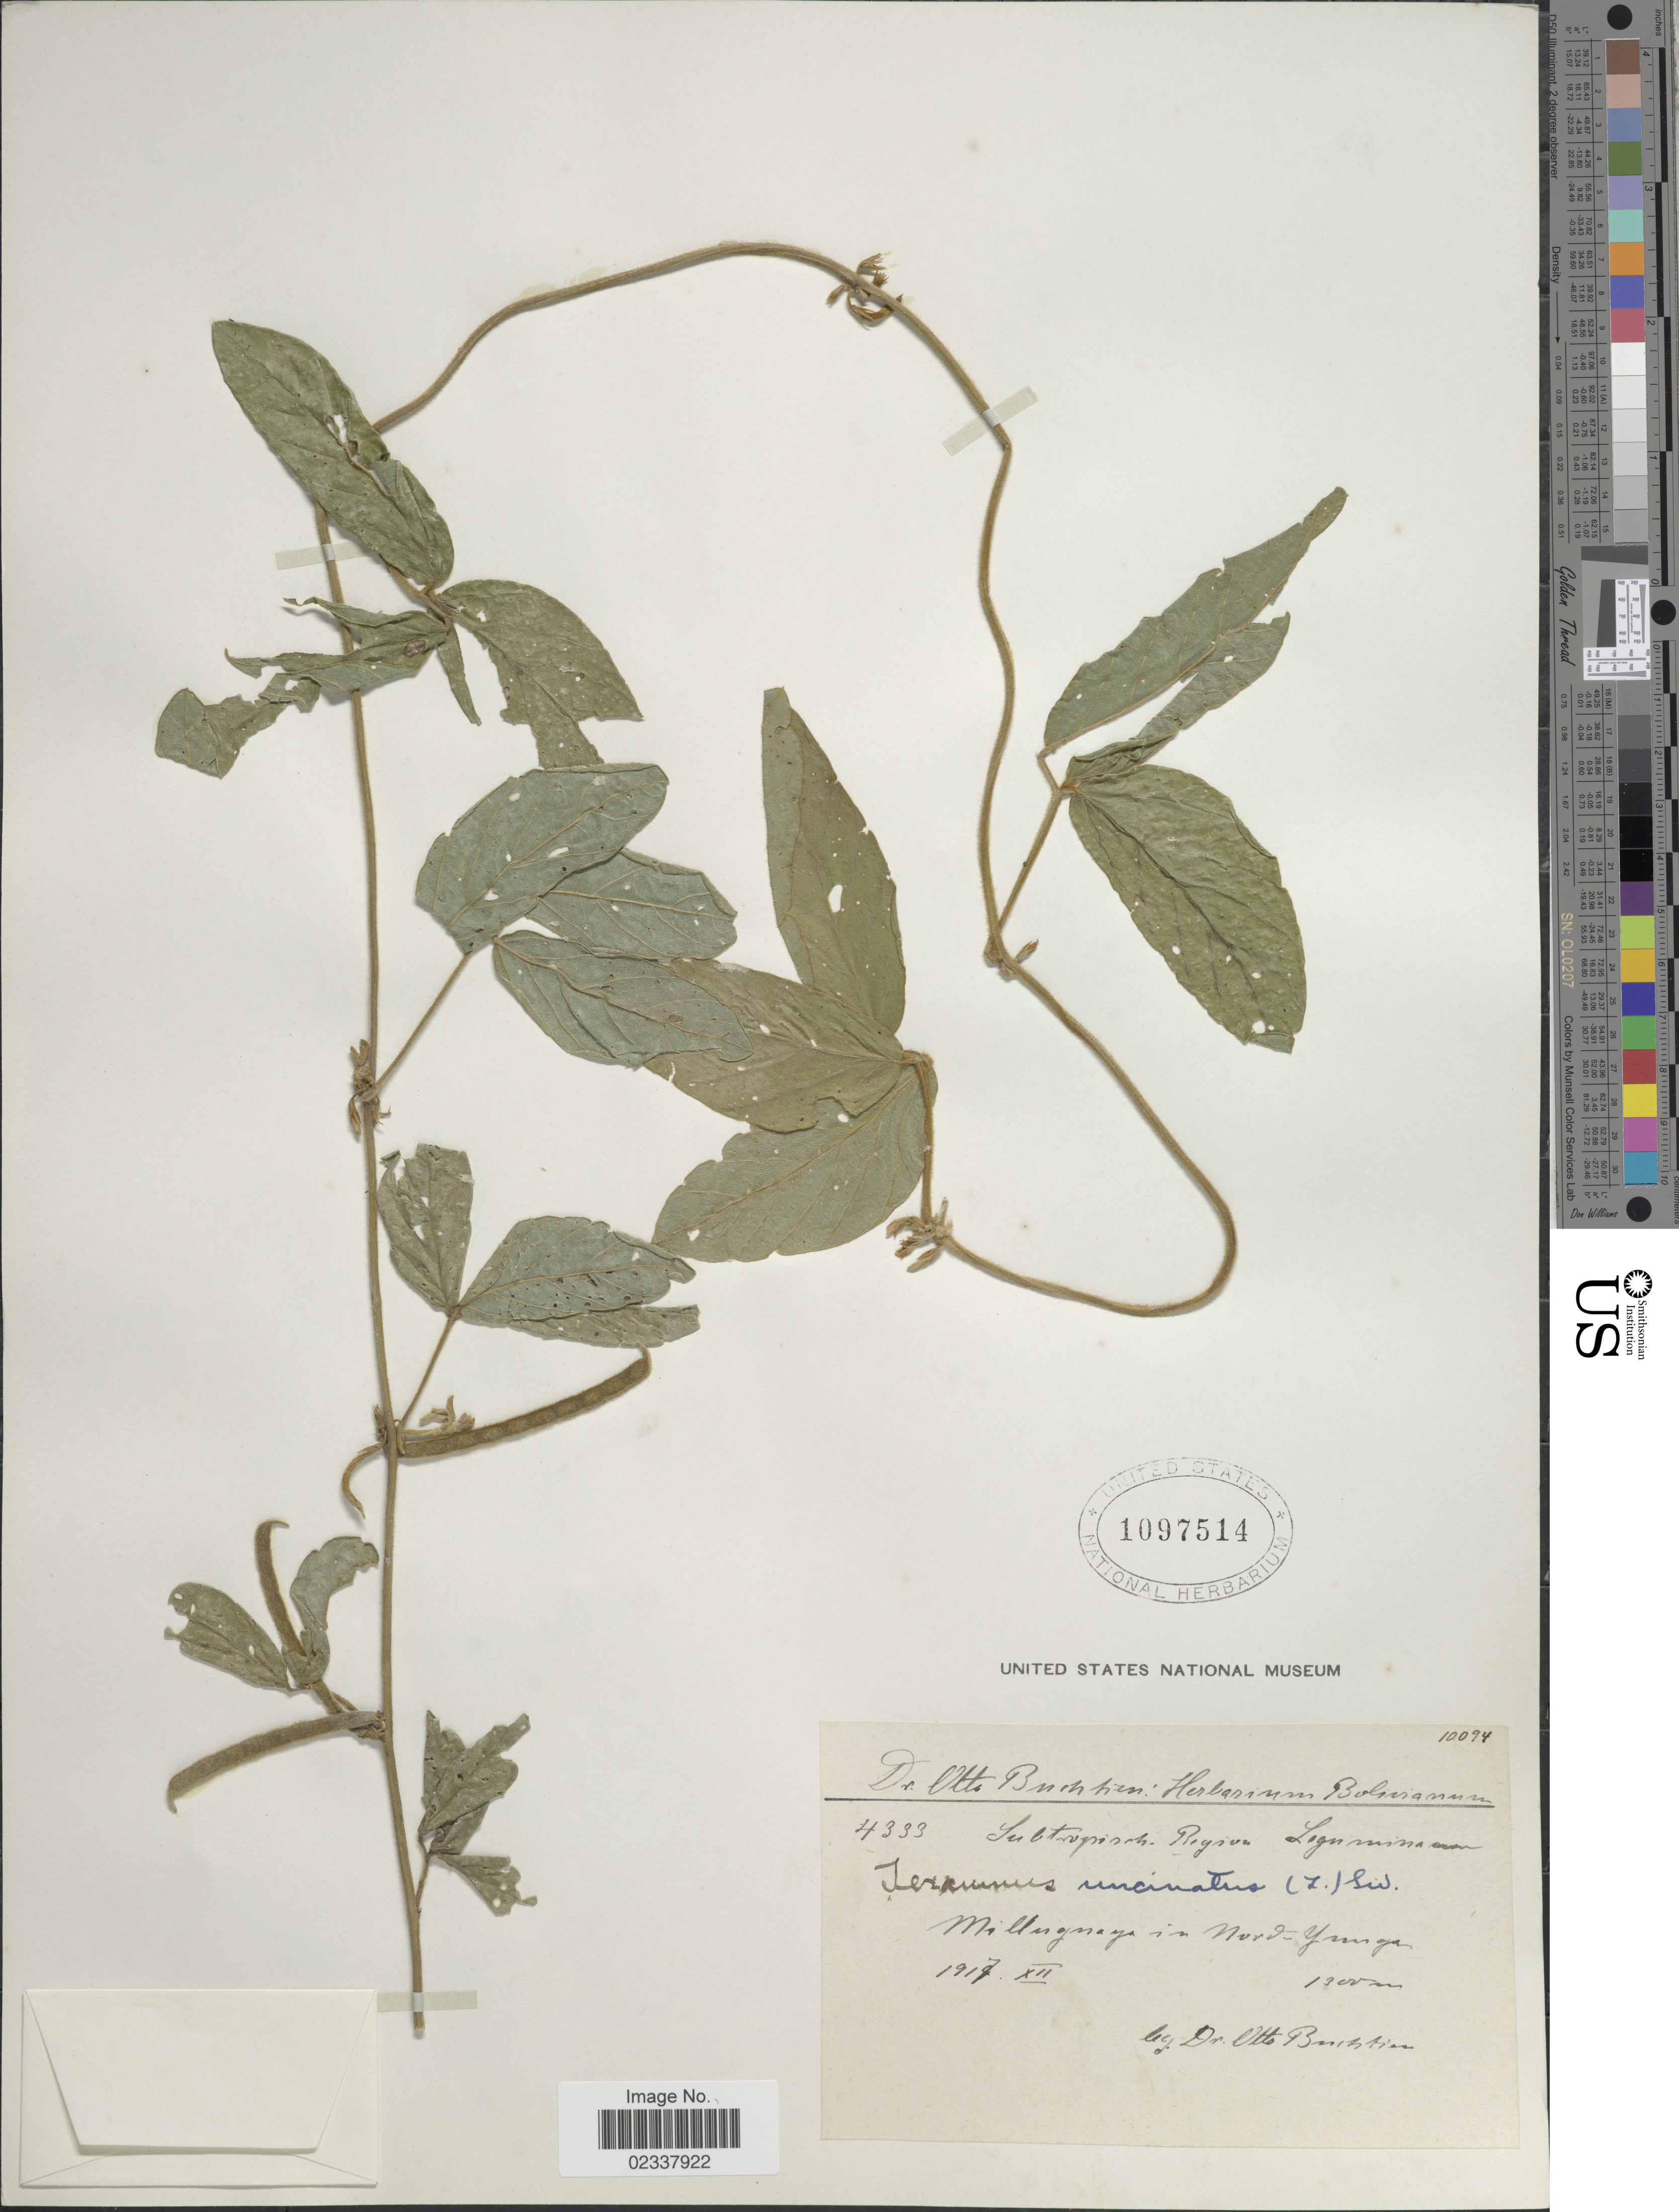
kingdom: Plantae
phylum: Tracheophyta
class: Magnoliopsida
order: Fabales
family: Fabaceae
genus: Teramnus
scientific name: Teramnus uncinatus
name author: (L.) Sw.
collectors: O. Buchtien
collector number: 4333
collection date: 1917-12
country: Bolivia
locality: Milluguaya in Nord-Yungas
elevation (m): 1300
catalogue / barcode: US 1097514